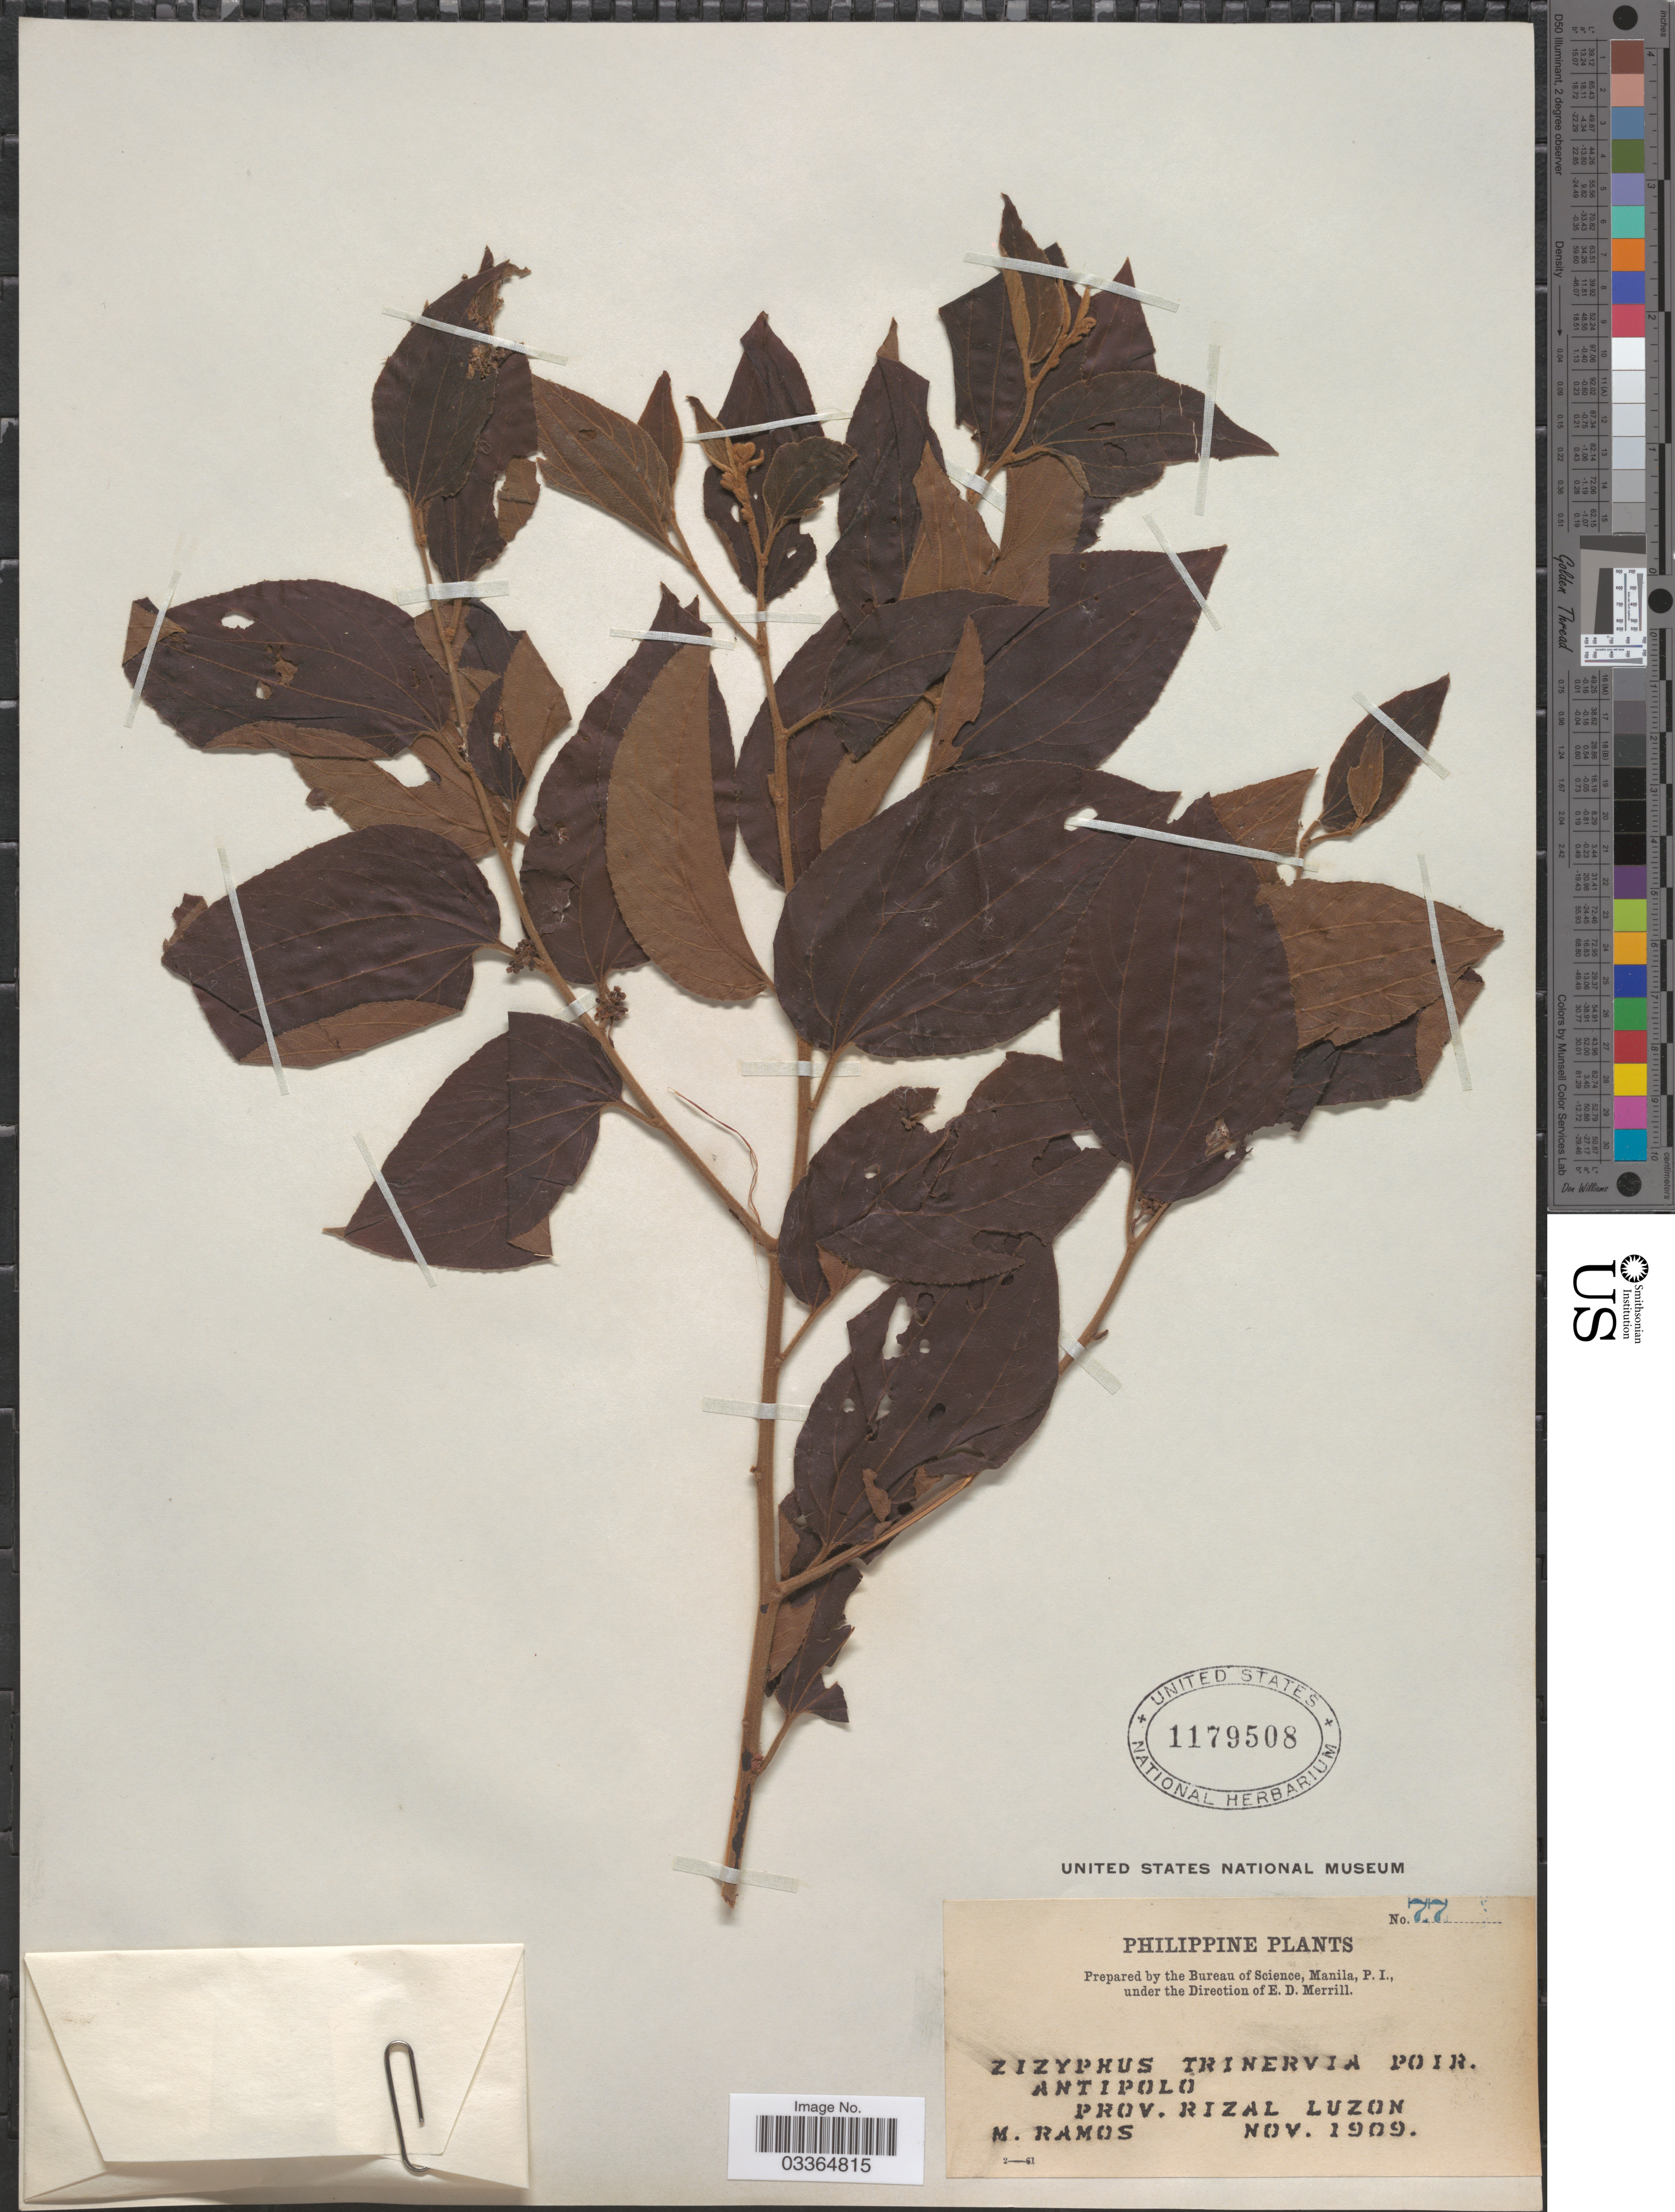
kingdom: Plantae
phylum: Tracheophyta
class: Magnoliopsida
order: Rosales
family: Rhamnaceae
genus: Ziziphus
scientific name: Ziziphus trinervia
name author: (Cav.) Poir.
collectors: M. Ramos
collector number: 77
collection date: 1909-11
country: Philippines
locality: Antipolo. Prov. Rizal Luzon.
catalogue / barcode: US 1179508